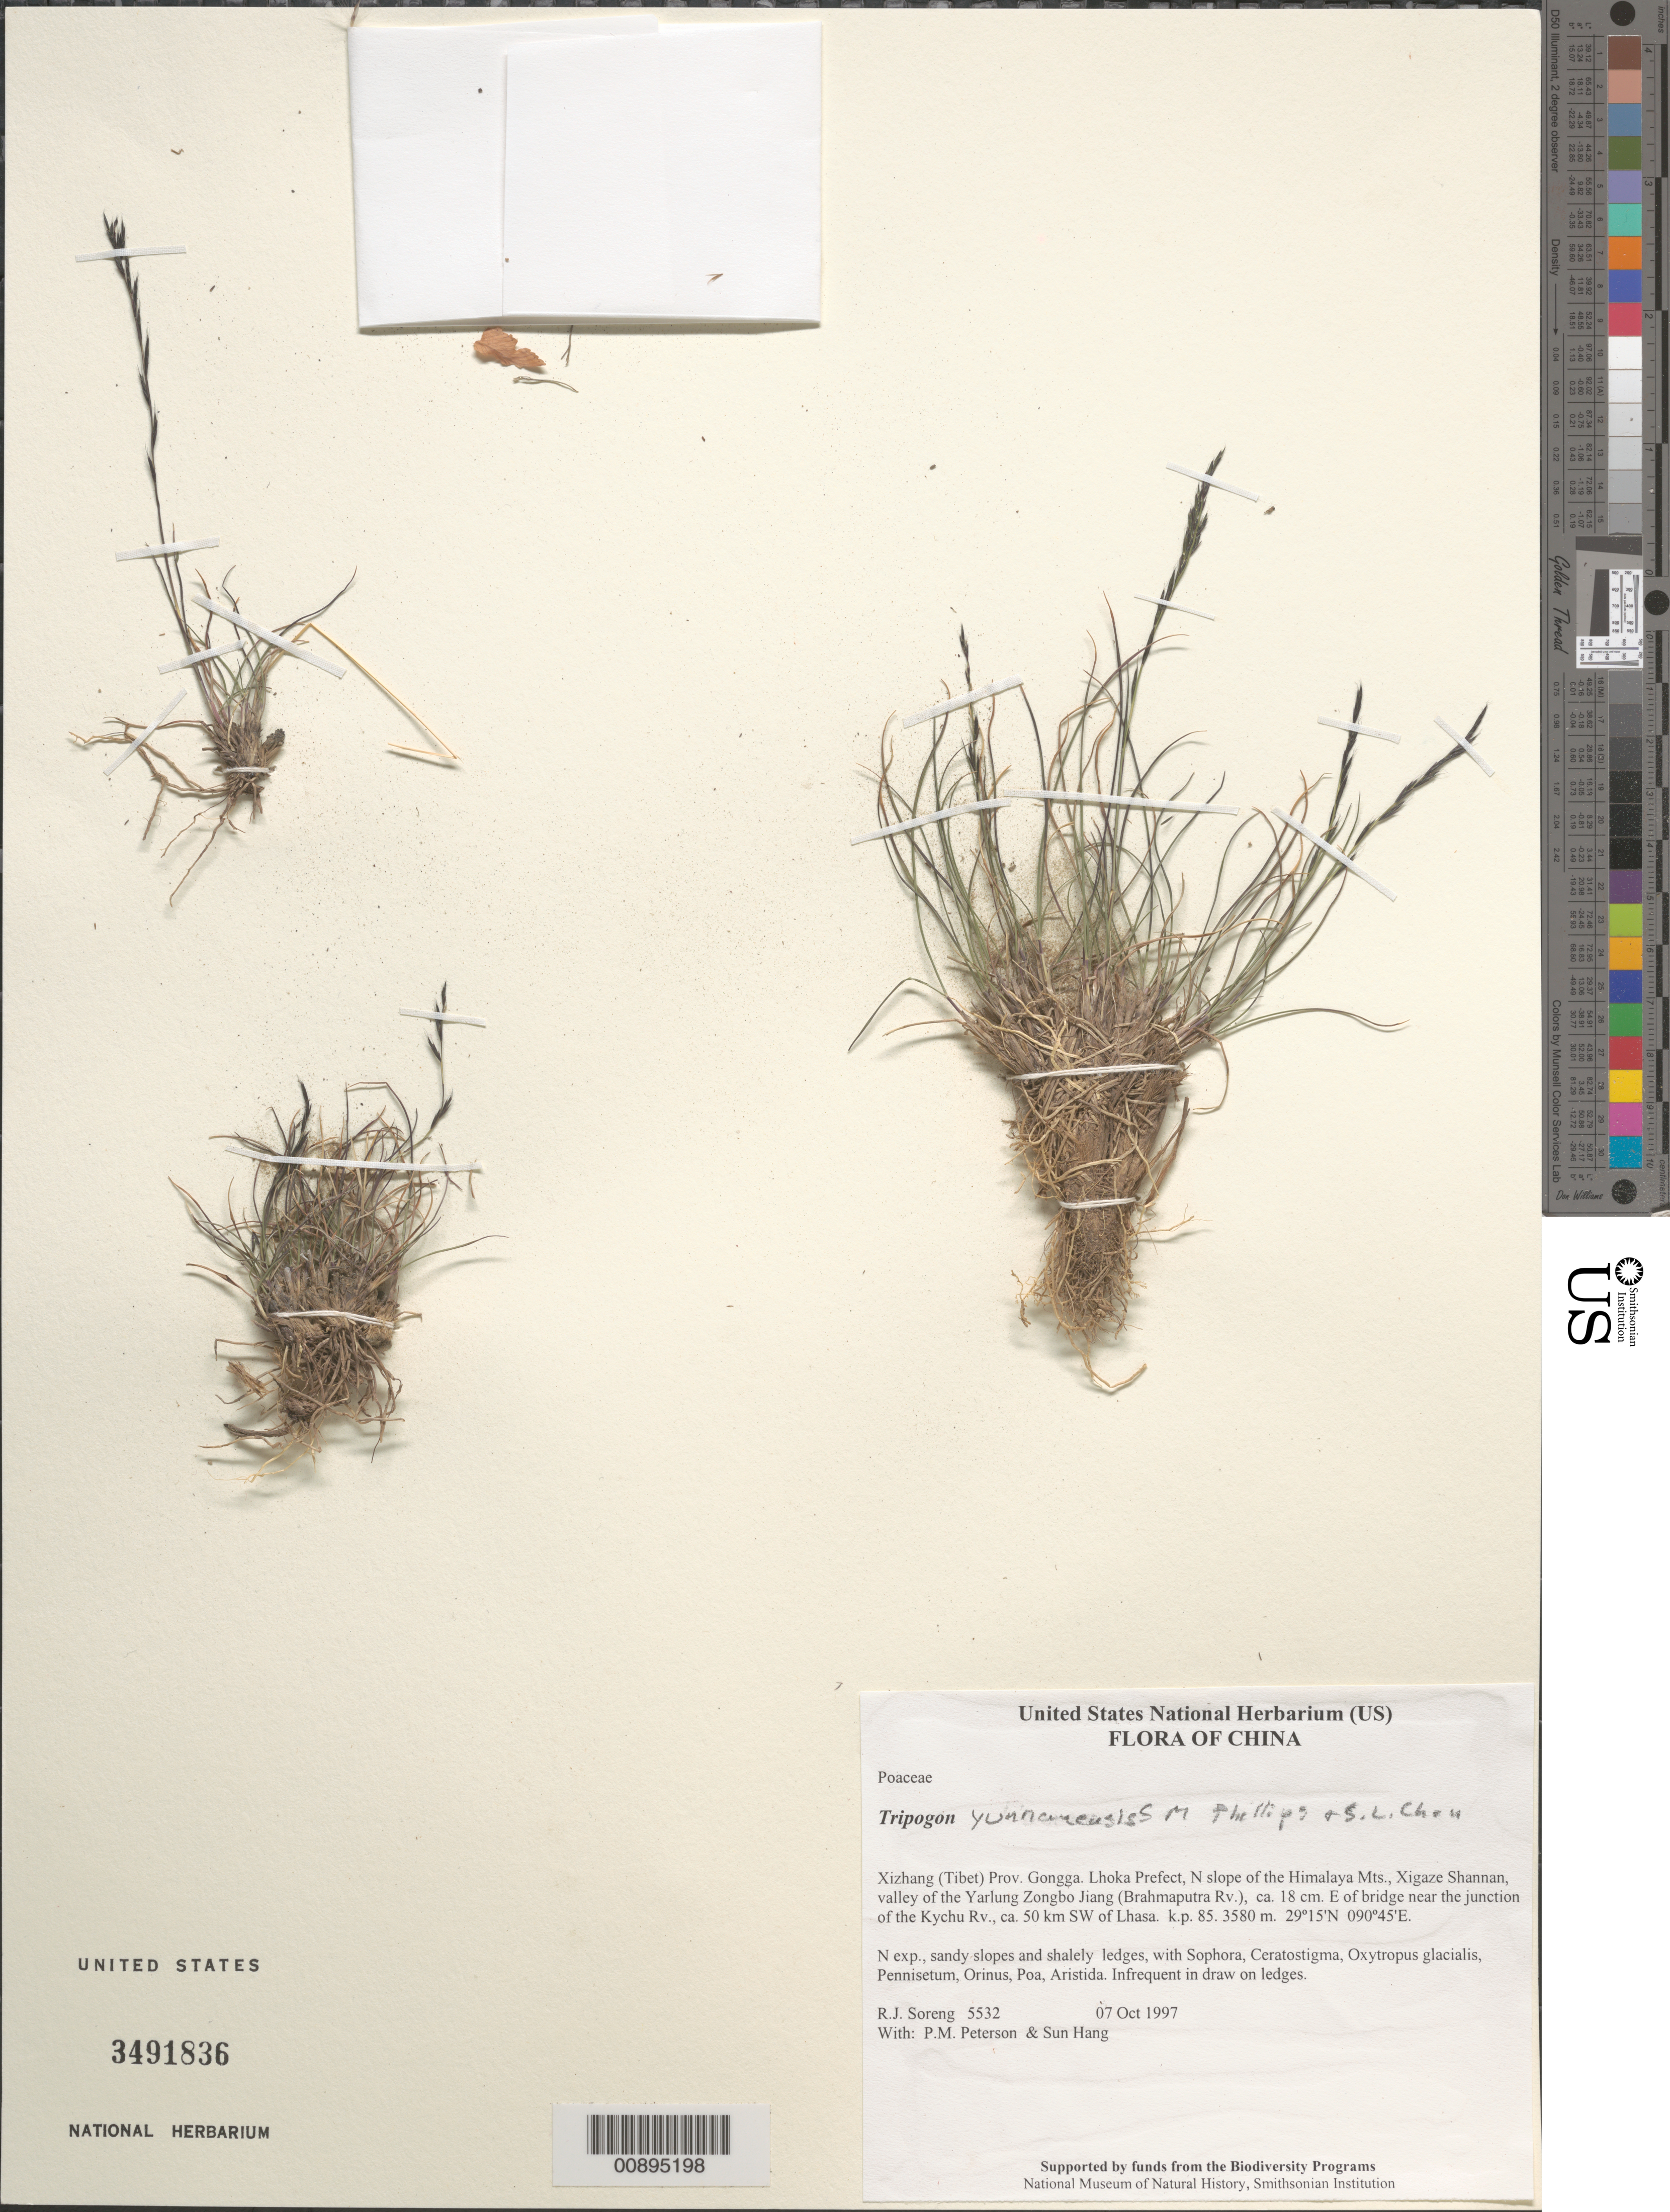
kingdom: Plantae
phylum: Tracheophyta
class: Liliopsida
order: Poales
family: Poaceae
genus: Tripogon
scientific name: Tripogon yunnanensis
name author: J.L. Yang ex S.M. Phillips & S.L. Chen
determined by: Soreng, Robert J., Research Associate (BOT), Smithsonian Institution - National Museum of Natural History (UNITED STATES)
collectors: R. J. Soreng, P. M. Peterson & Sun Hang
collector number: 5532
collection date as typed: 07 Oct 1997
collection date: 1997-10-07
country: China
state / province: Xizang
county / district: Gongga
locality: Lhoka Prefect, N slope of the Himalaya Mts., Xigaze Shannan, valley of the Yarlung Zongbo Jiang (Brahmaputra Rv.), ca. 18 cm. E of bridge near the junction of the Kychu Rv., ca. 50 km SW of Lhasa. k.p. 85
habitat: N exp., sandy slopes and shalely ledges, with Sophora, Ceratostigma, Oxytropus glacialis, Pennisetum, Orinus, Poa, Aristida.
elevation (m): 3580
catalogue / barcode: US 3491836